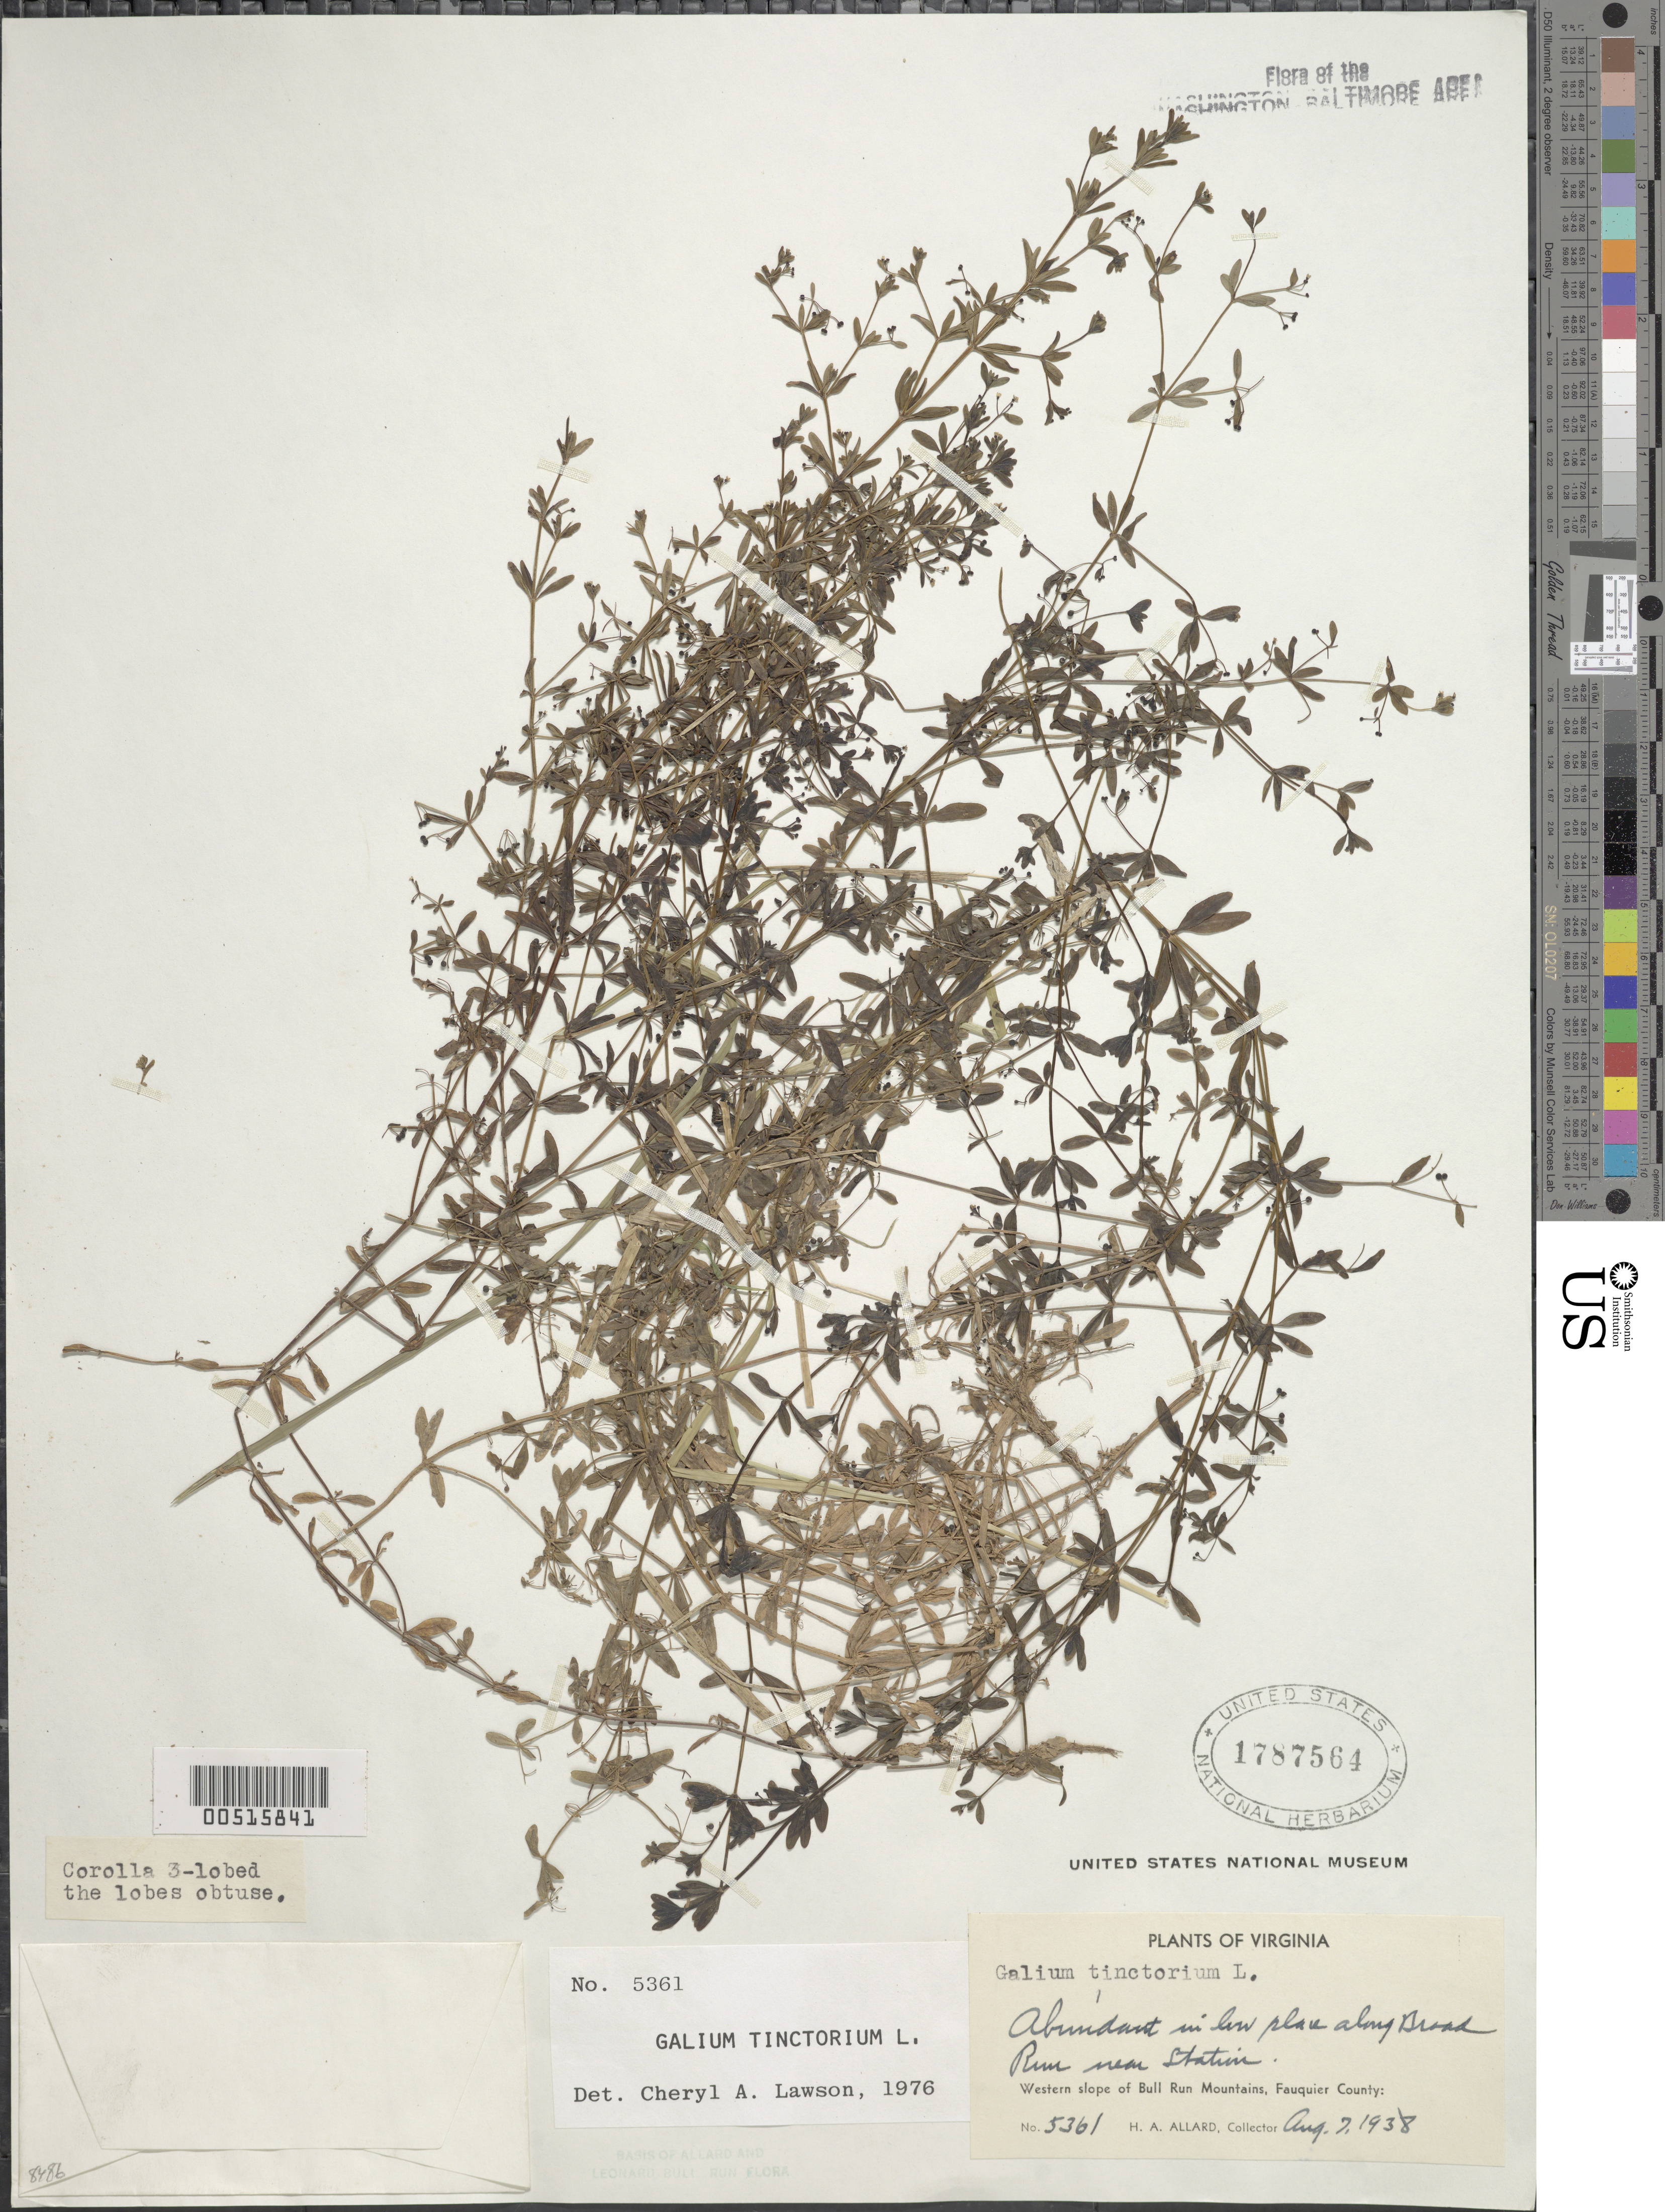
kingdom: Plantae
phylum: Tracheophyta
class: Magnoliopsida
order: Gentianales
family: Rubiaceae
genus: Galium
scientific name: Galium tinctorium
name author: (L.) Scop.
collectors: H. A. Allard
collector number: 5361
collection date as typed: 07 Aug 1938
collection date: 1938-08-07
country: United States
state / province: Virginia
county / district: Fauquier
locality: Broad Run, near Station, W slope of Bull Run Mountains Bull Run Mountains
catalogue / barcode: US 1787564